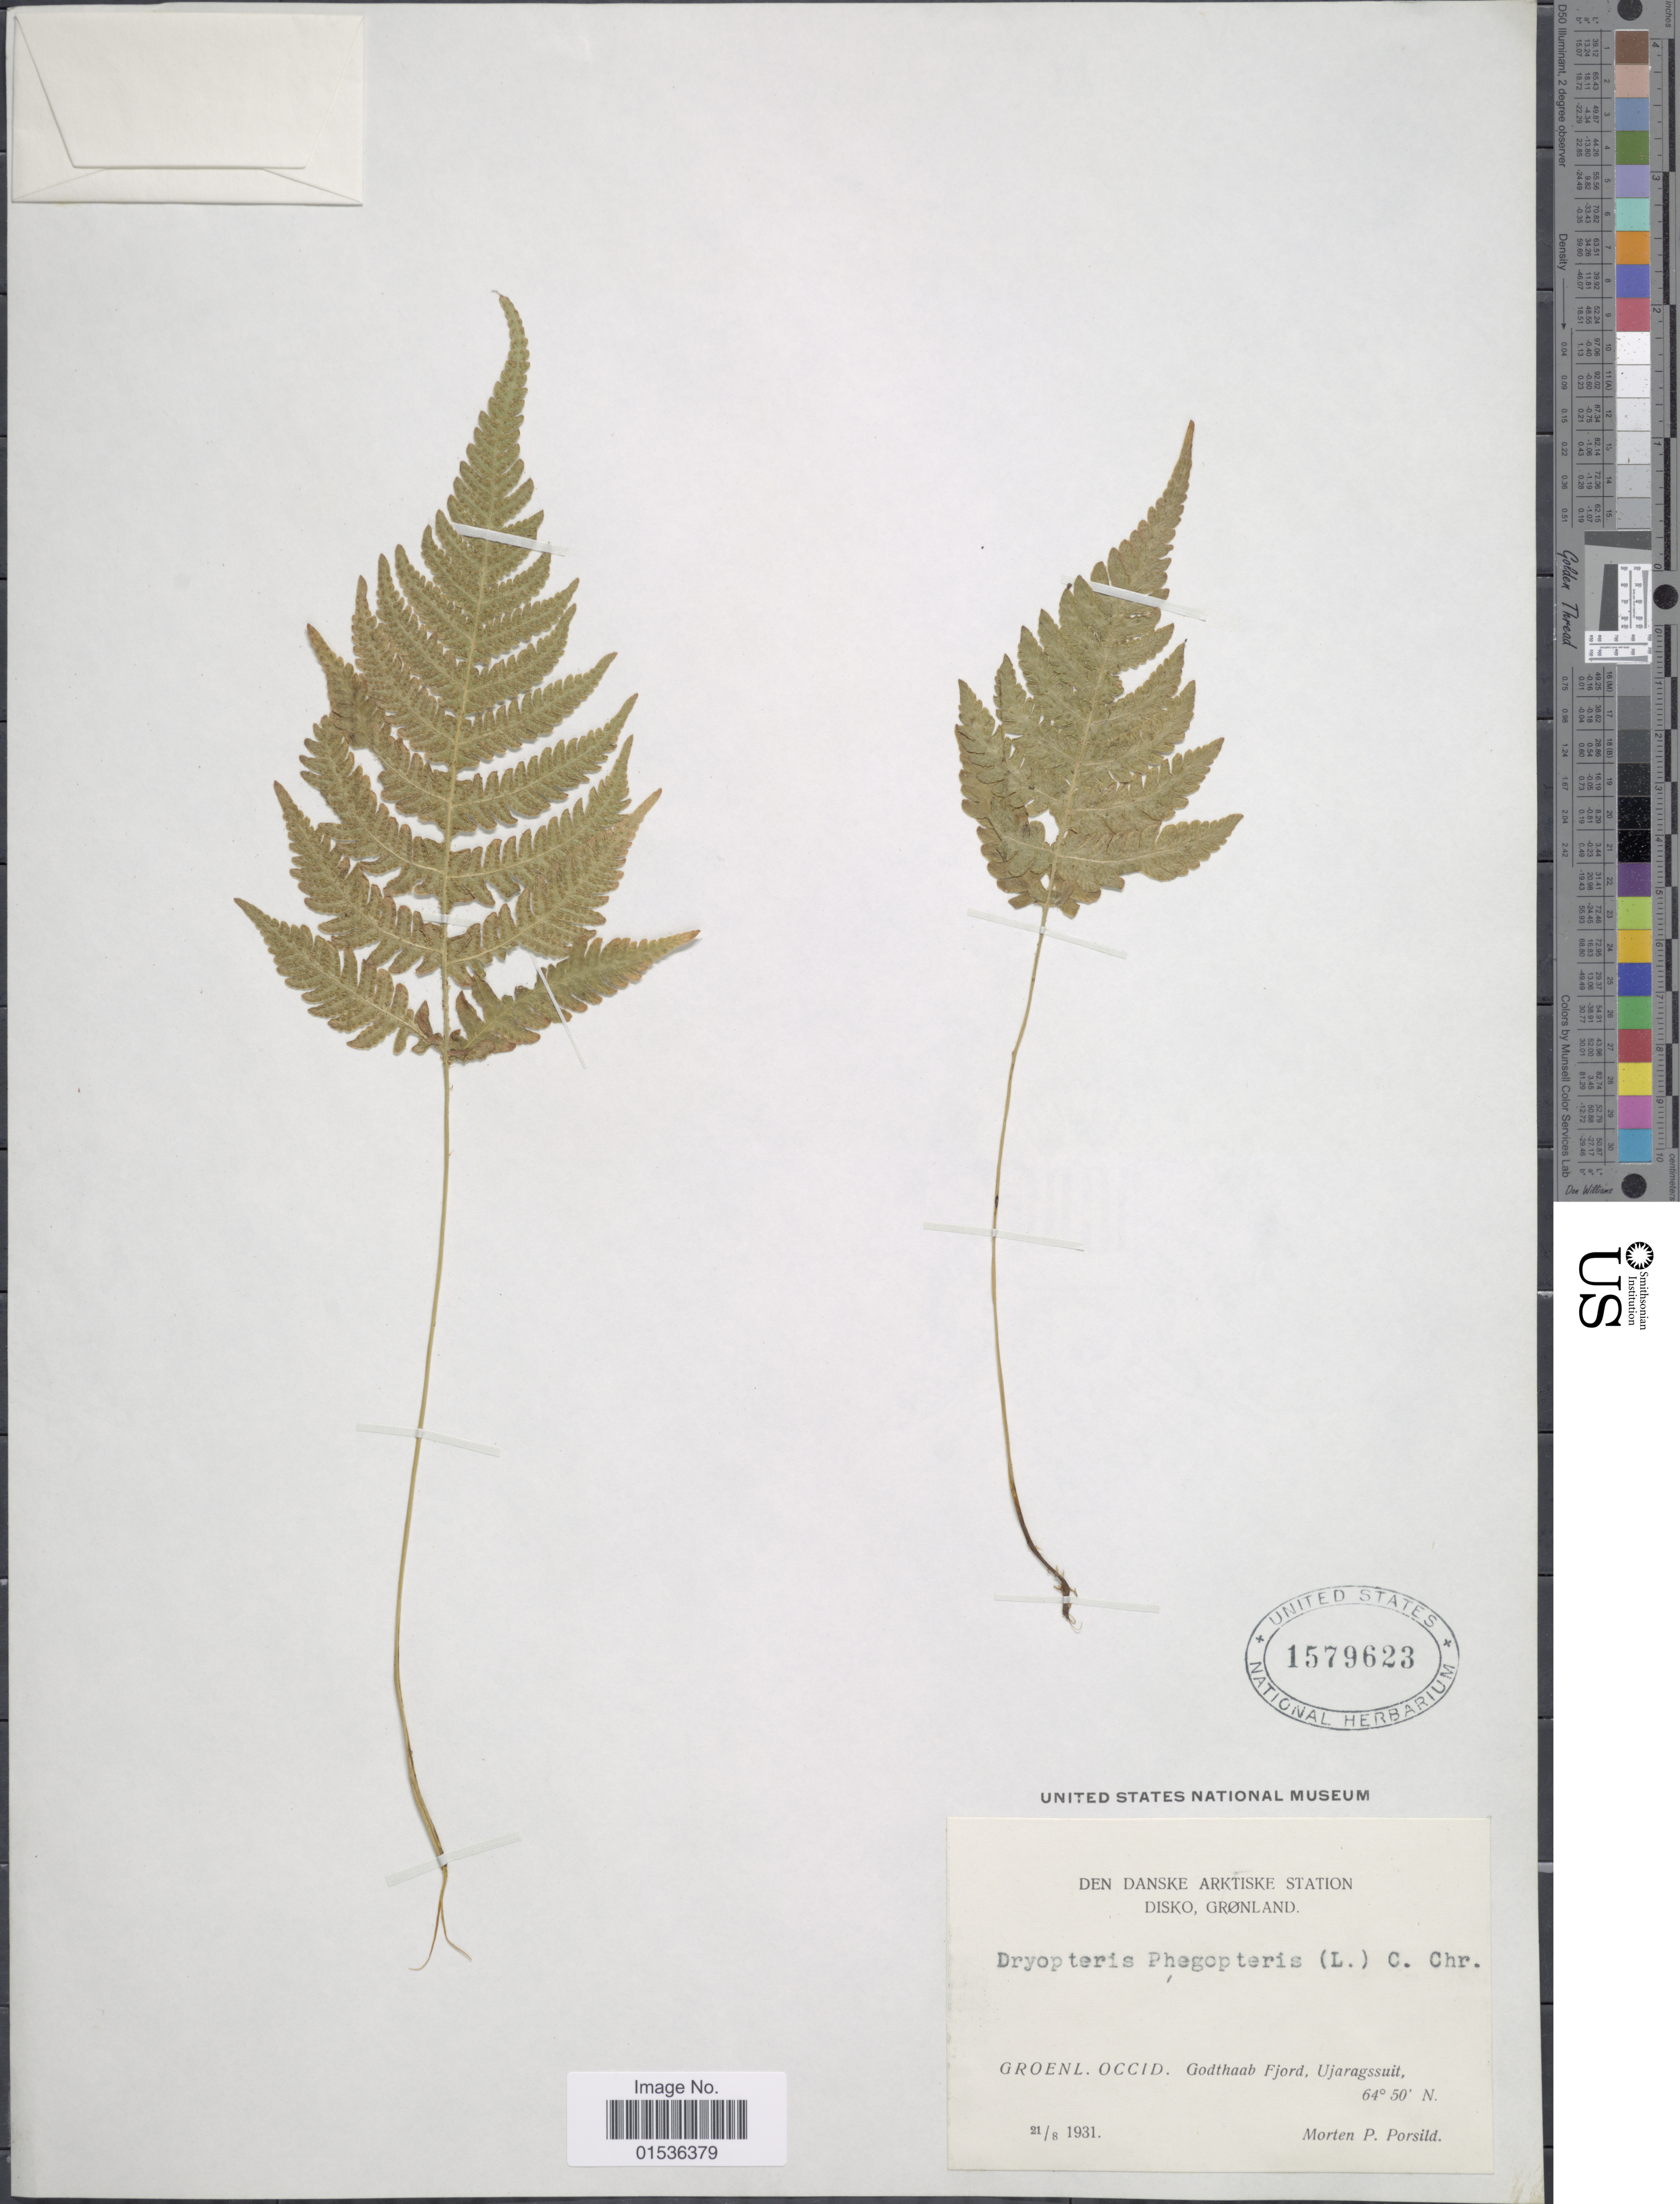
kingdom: Plantae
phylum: Tracheophyta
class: Polypodiopsida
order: Polypodiales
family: Thelypteridaceae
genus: Phegopteris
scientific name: Phegopteris connectilis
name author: (Michx.) Watt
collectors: M. P. Porsild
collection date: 1931-08-21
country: Greenland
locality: Disko Gronland, Groenl. Occis. Godthaab Fjord, Ujaragssuit.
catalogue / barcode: US 1579623